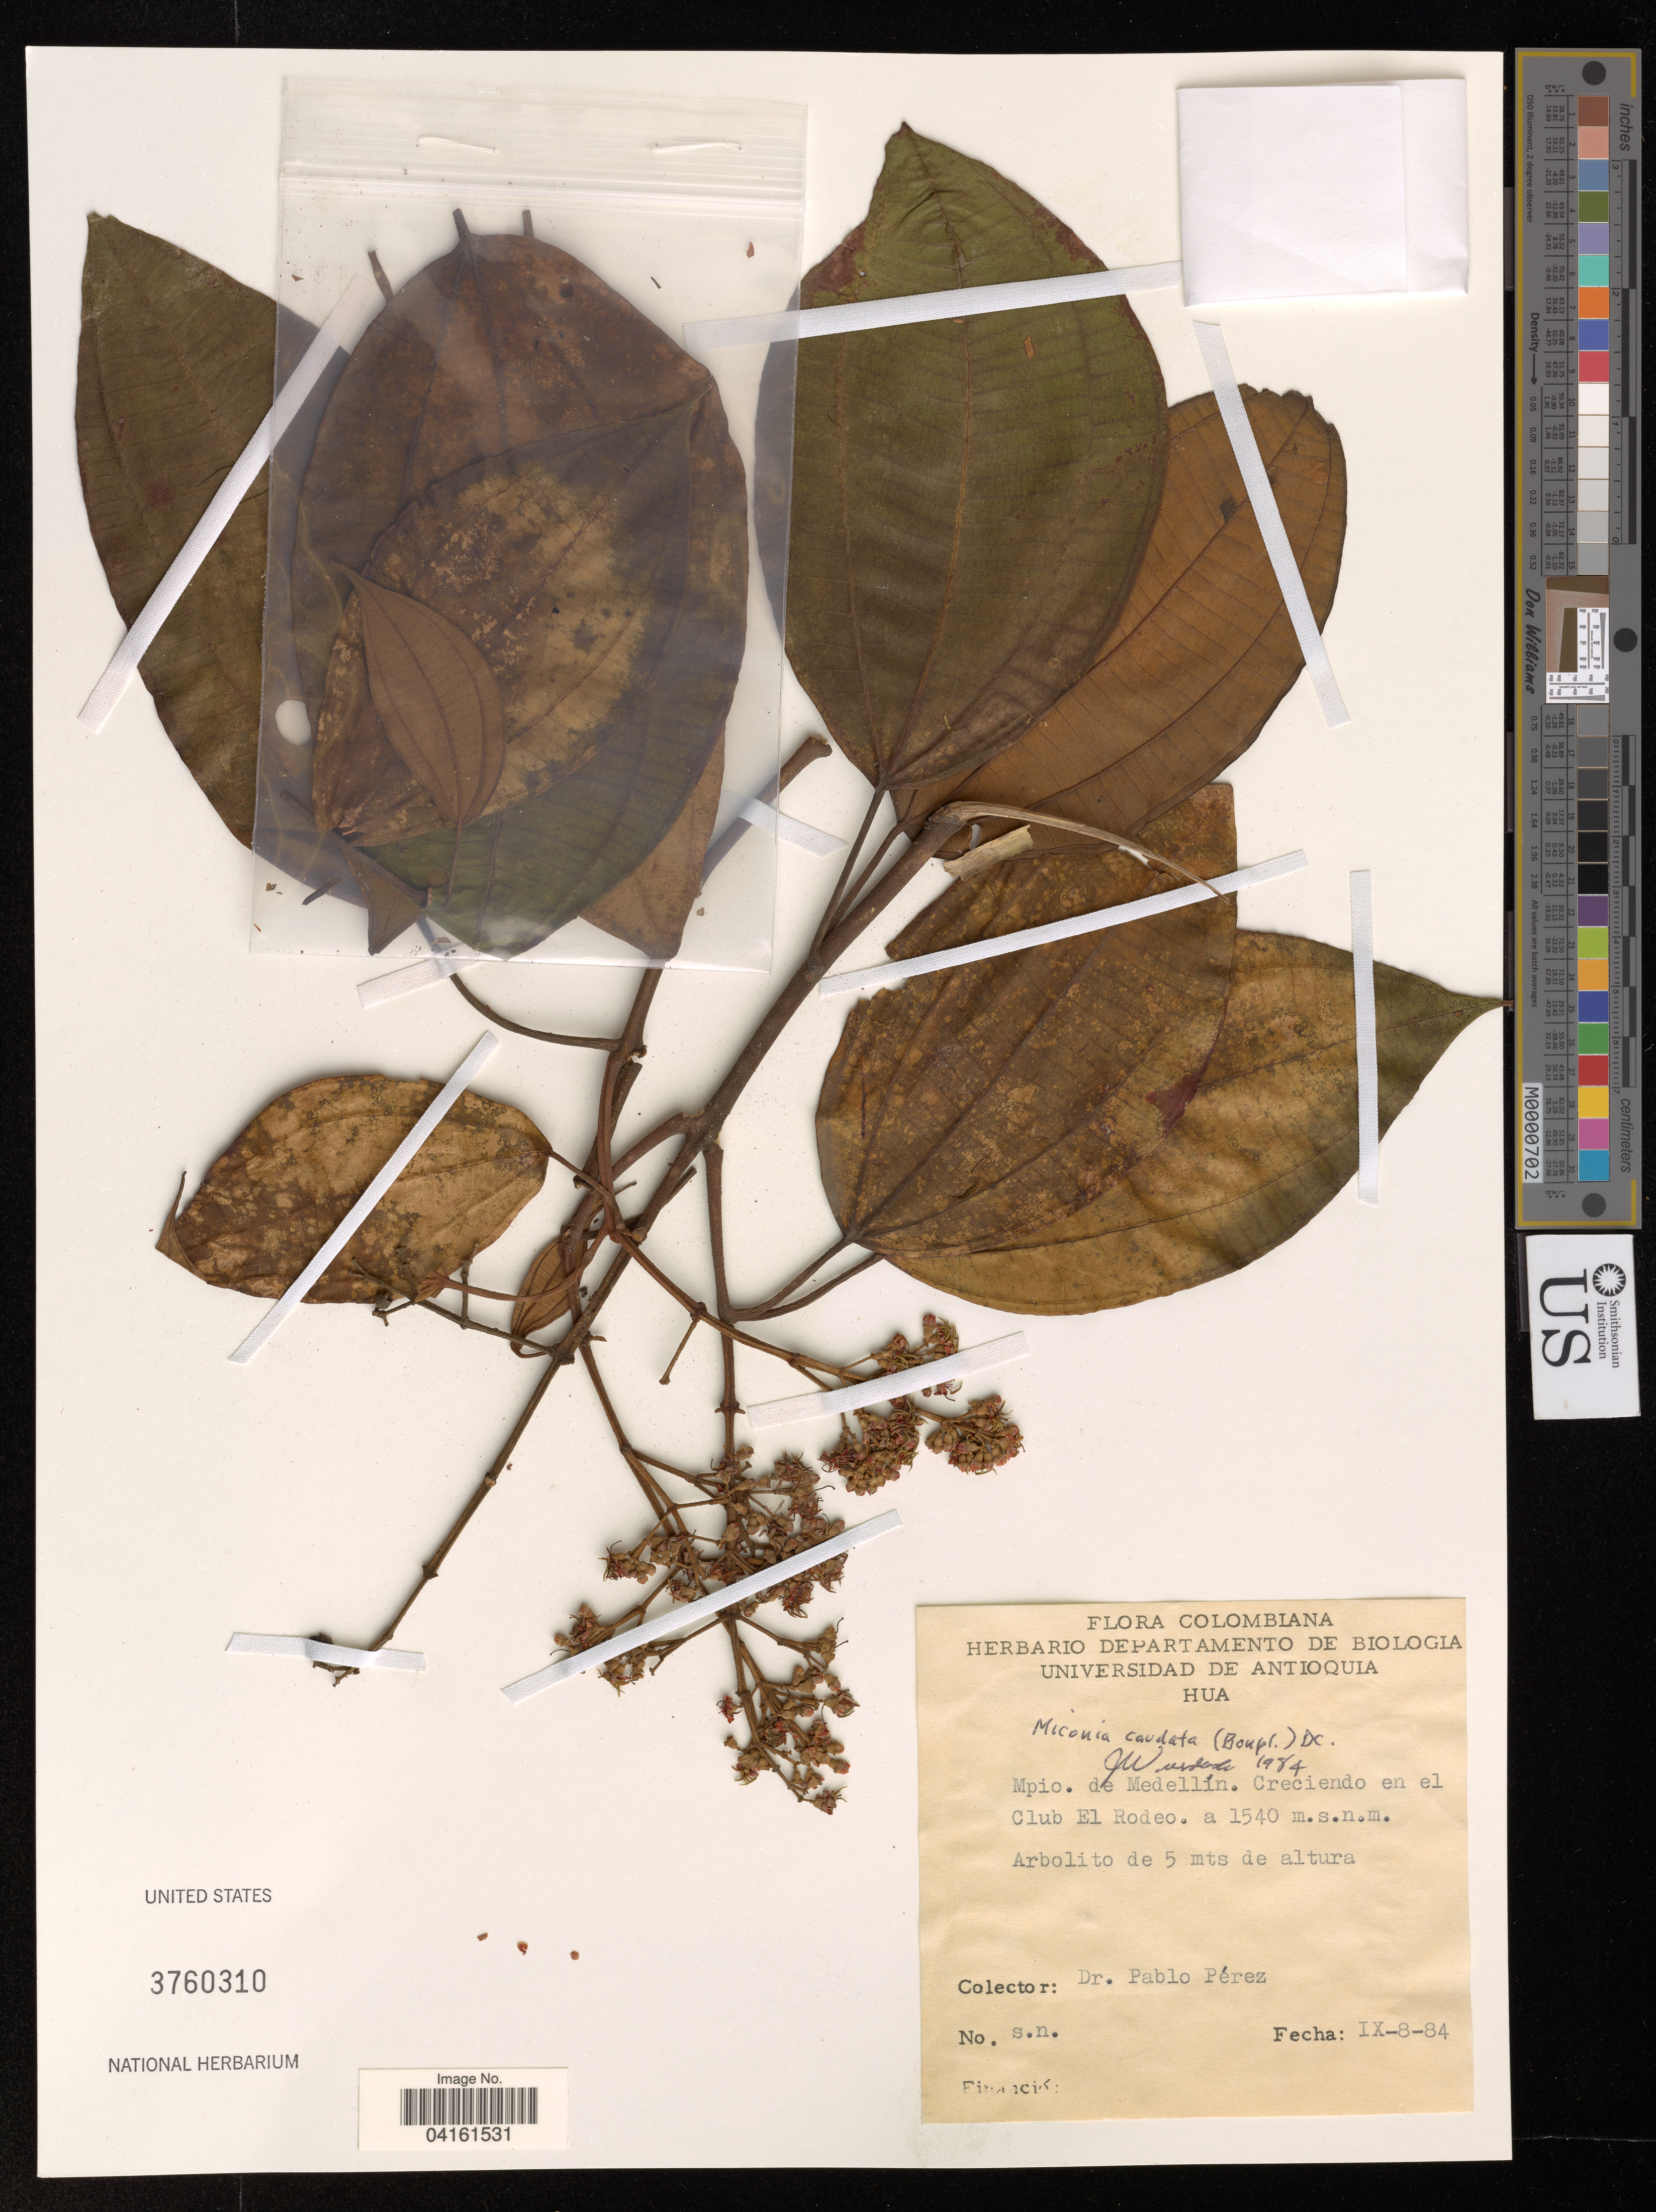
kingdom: Plantae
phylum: Tracheophyta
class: Magnoliopsida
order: Myrtales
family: Melastomataceae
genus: Miconia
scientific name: Miconia caudata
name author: (Bonpl.) DC.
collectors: P. Pérez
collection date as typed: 8 9 84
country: Colombia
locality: Mpio. de Medellín. Creciendo en el Club El Rodeo.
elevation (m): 1540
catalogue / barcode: US 3760310